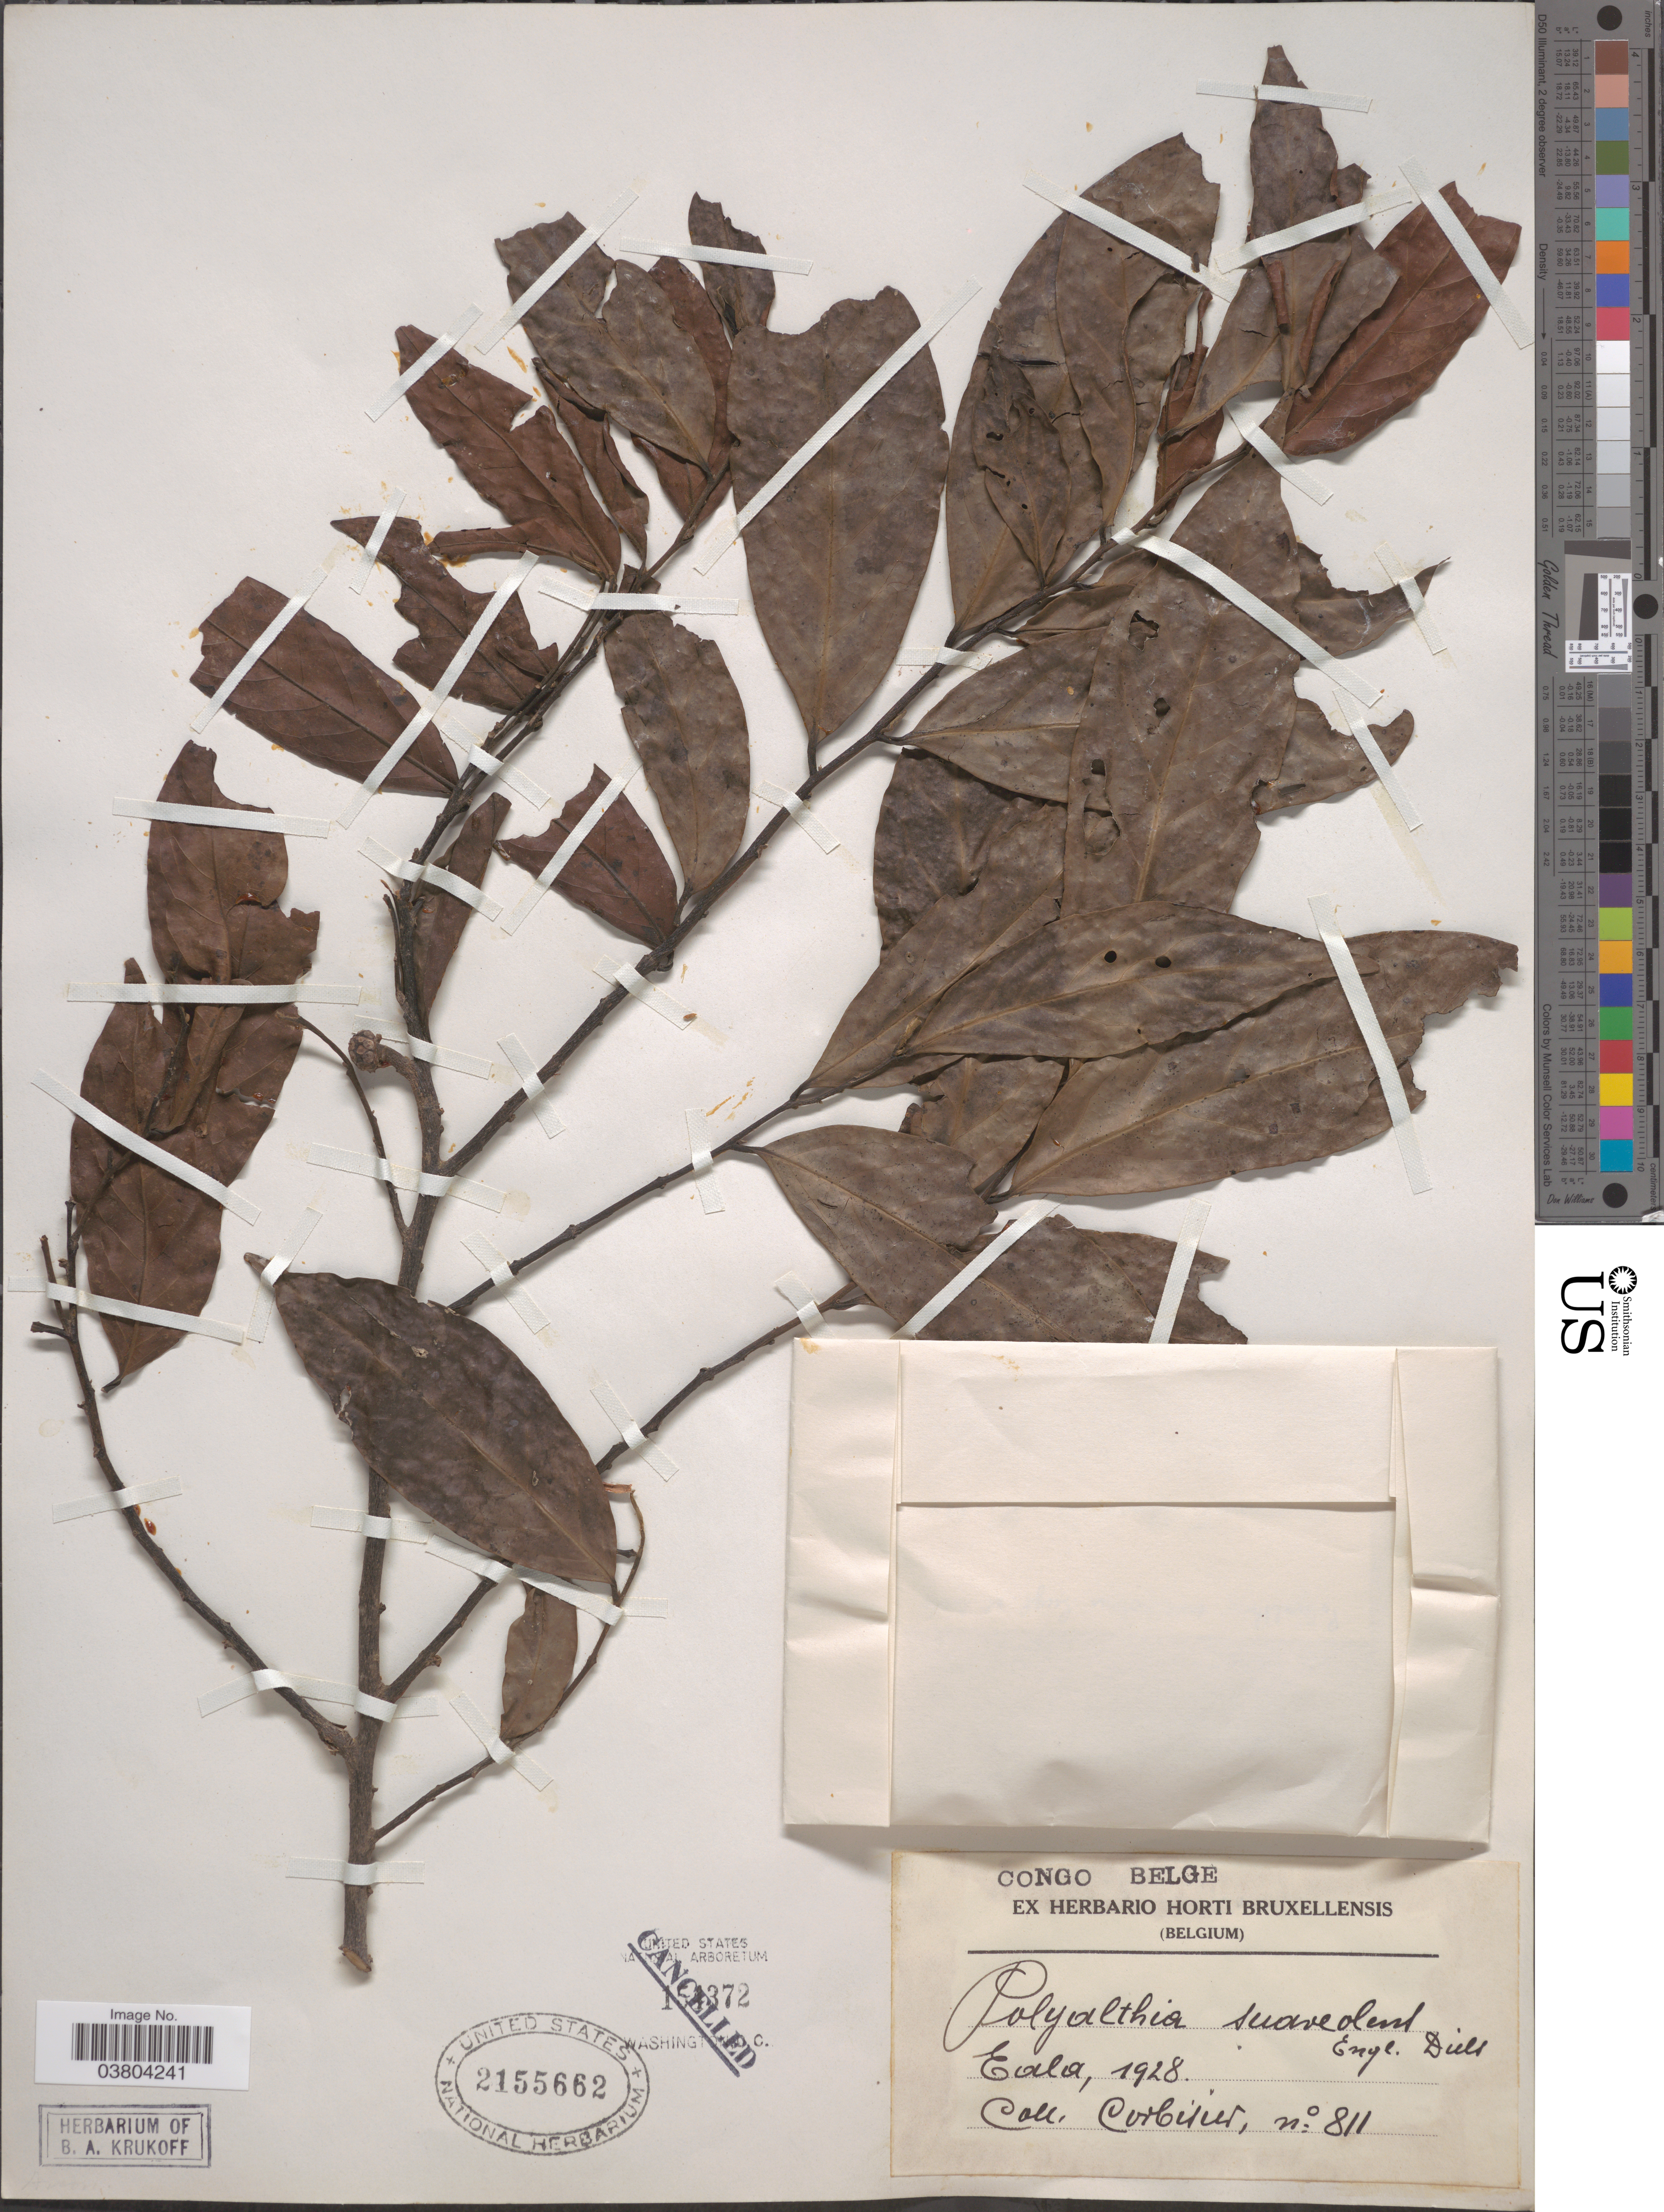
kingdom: Plantae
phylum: Tracheophyta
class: Magnoliopsida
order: Magnoliales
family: Annonaceae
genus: Greenwayodendron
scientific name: Greenwayodendron suaveolens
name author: (Engl. & Diels) Verdc.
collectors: -. Corbisier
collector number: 811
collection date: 1928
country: Congo, Democratic Republic of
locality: Congo Belge. Eala.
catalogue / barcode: US 2155662